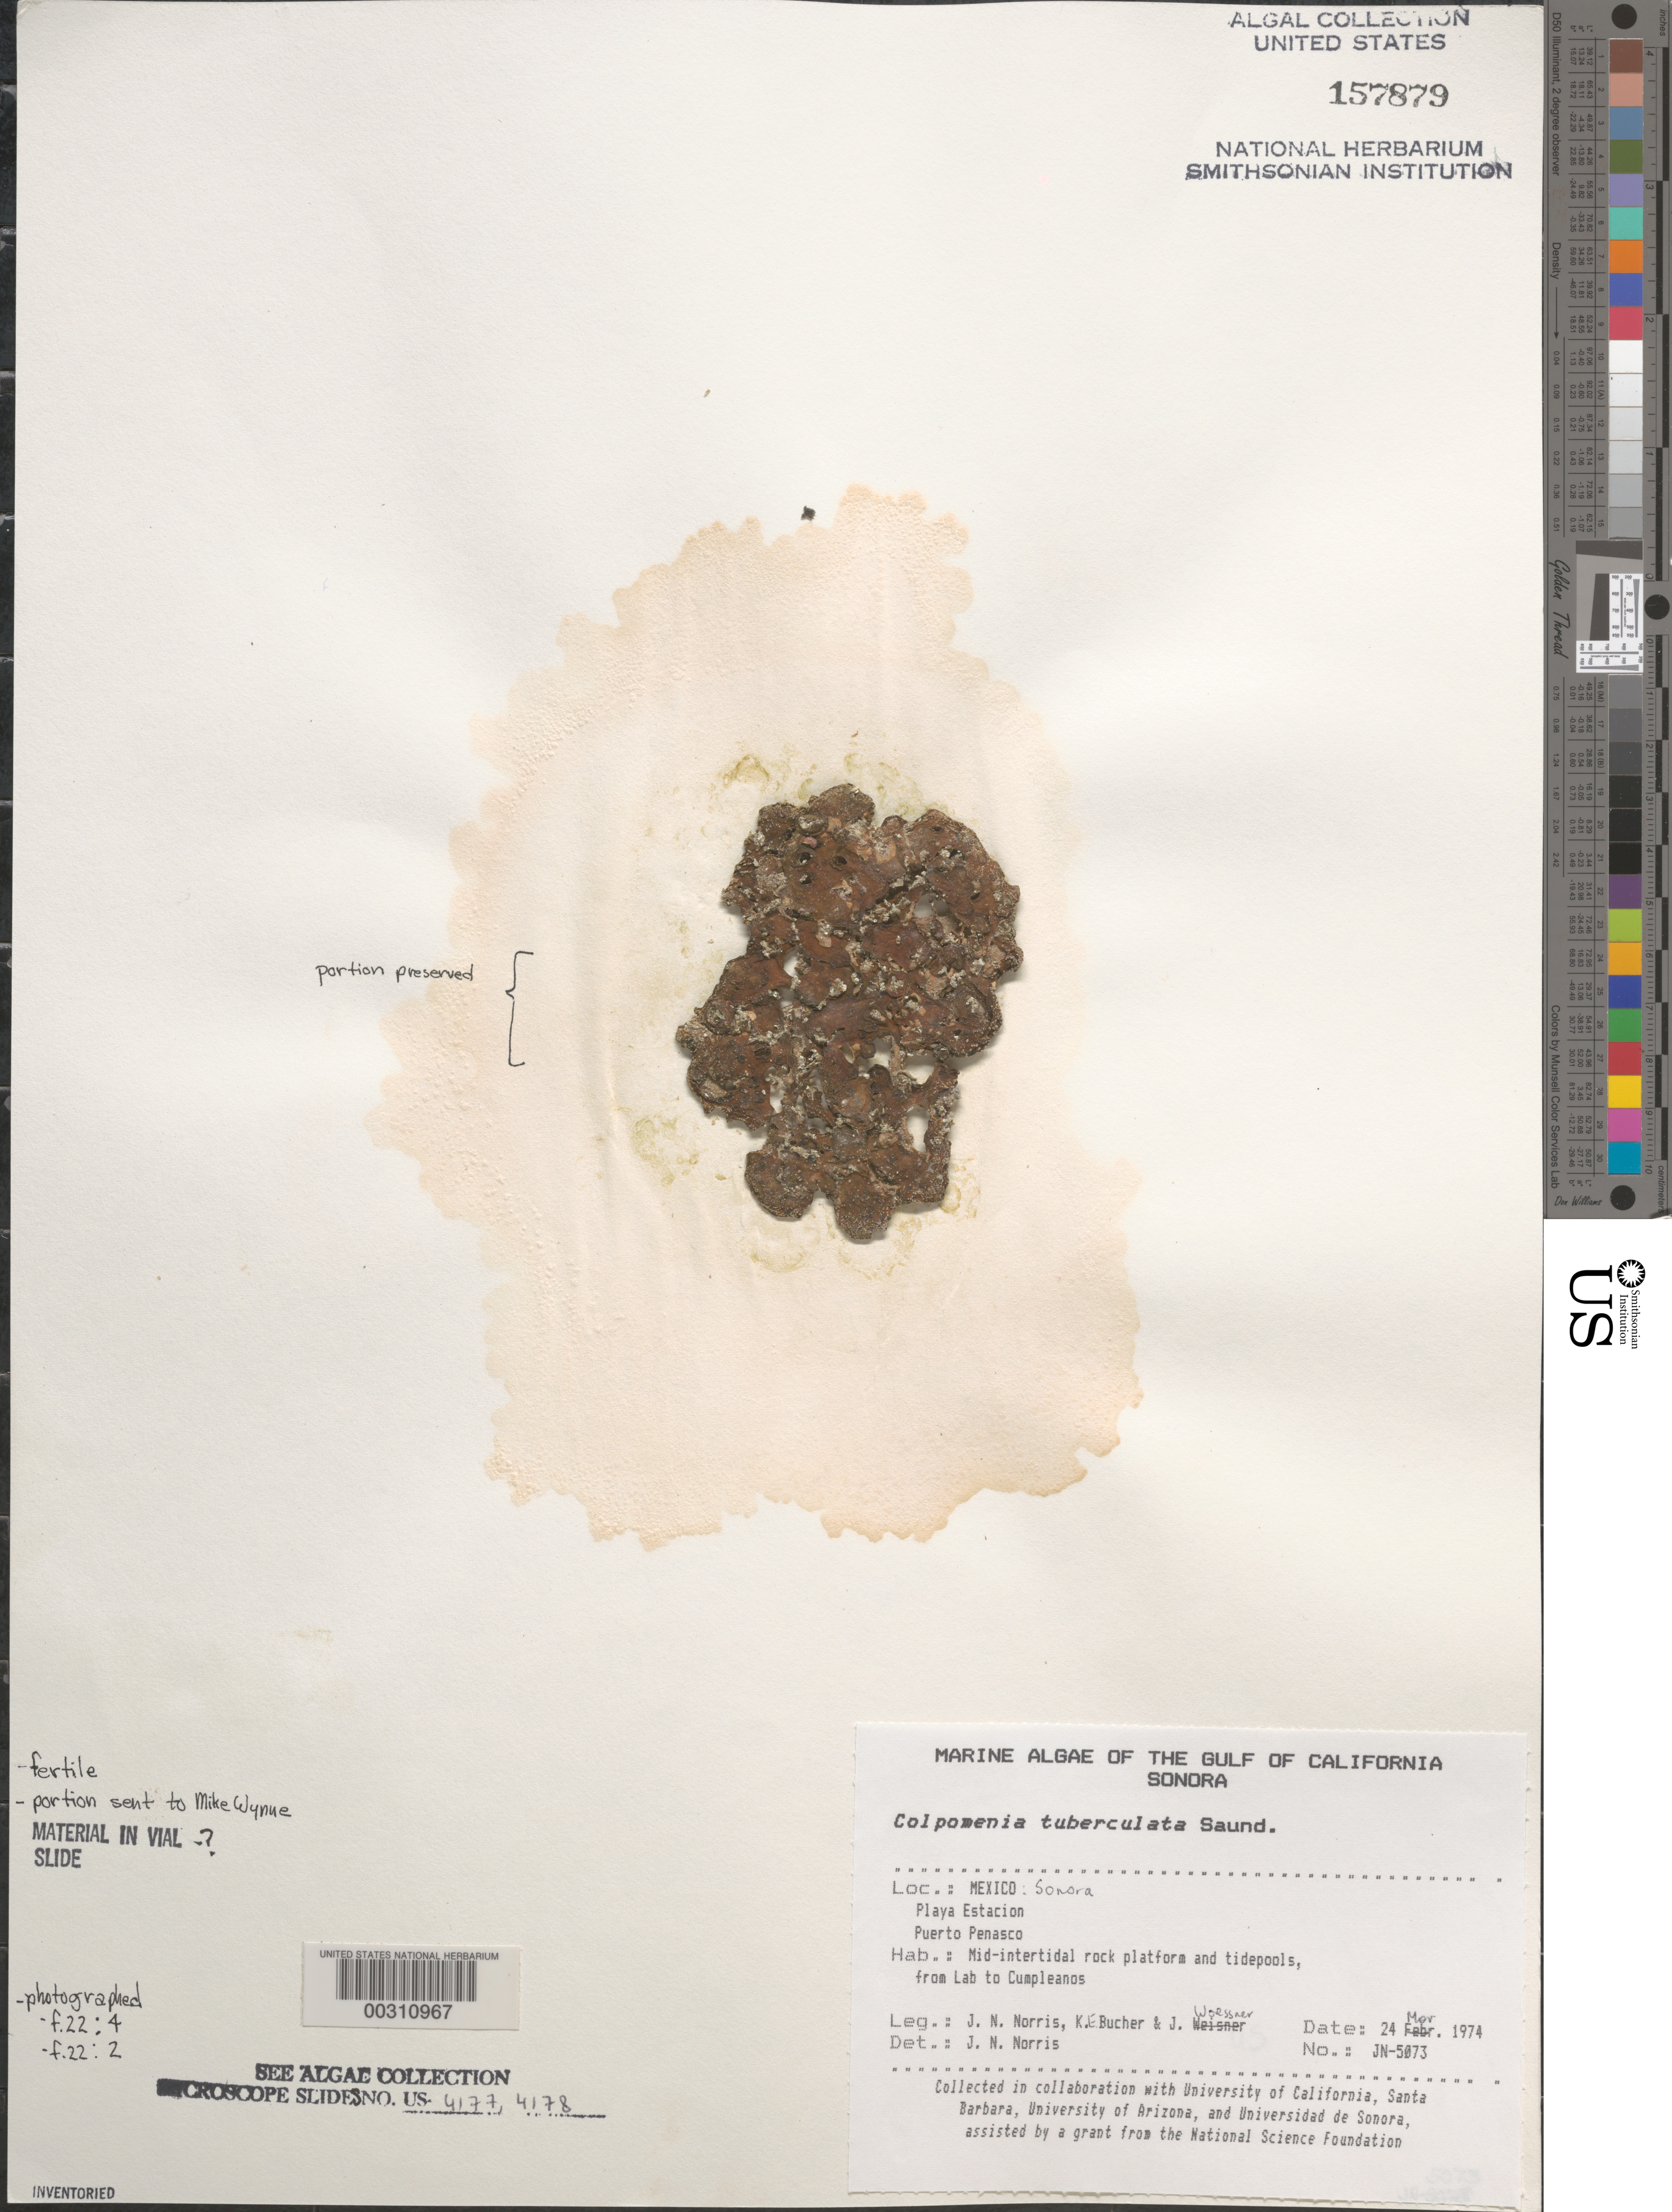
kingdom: Chromista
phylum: Ochrophyta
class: Phaeophyceae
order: Scytosiphonales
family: Scytosiphonaceae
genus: Colpomenia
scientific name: Colpomenia tuberculata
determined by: Norris, James N.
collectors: J. N. Norris, K. E. Bucher & J. Woessner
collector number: JN-5073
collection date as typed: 24 Mar 1974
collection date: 1974-03-24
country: Mexico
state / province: Sonora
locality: Playa Estacion, Puerto Penasco, marine laboratory shore-Cumpleanos tide pool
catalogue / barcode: US 157879